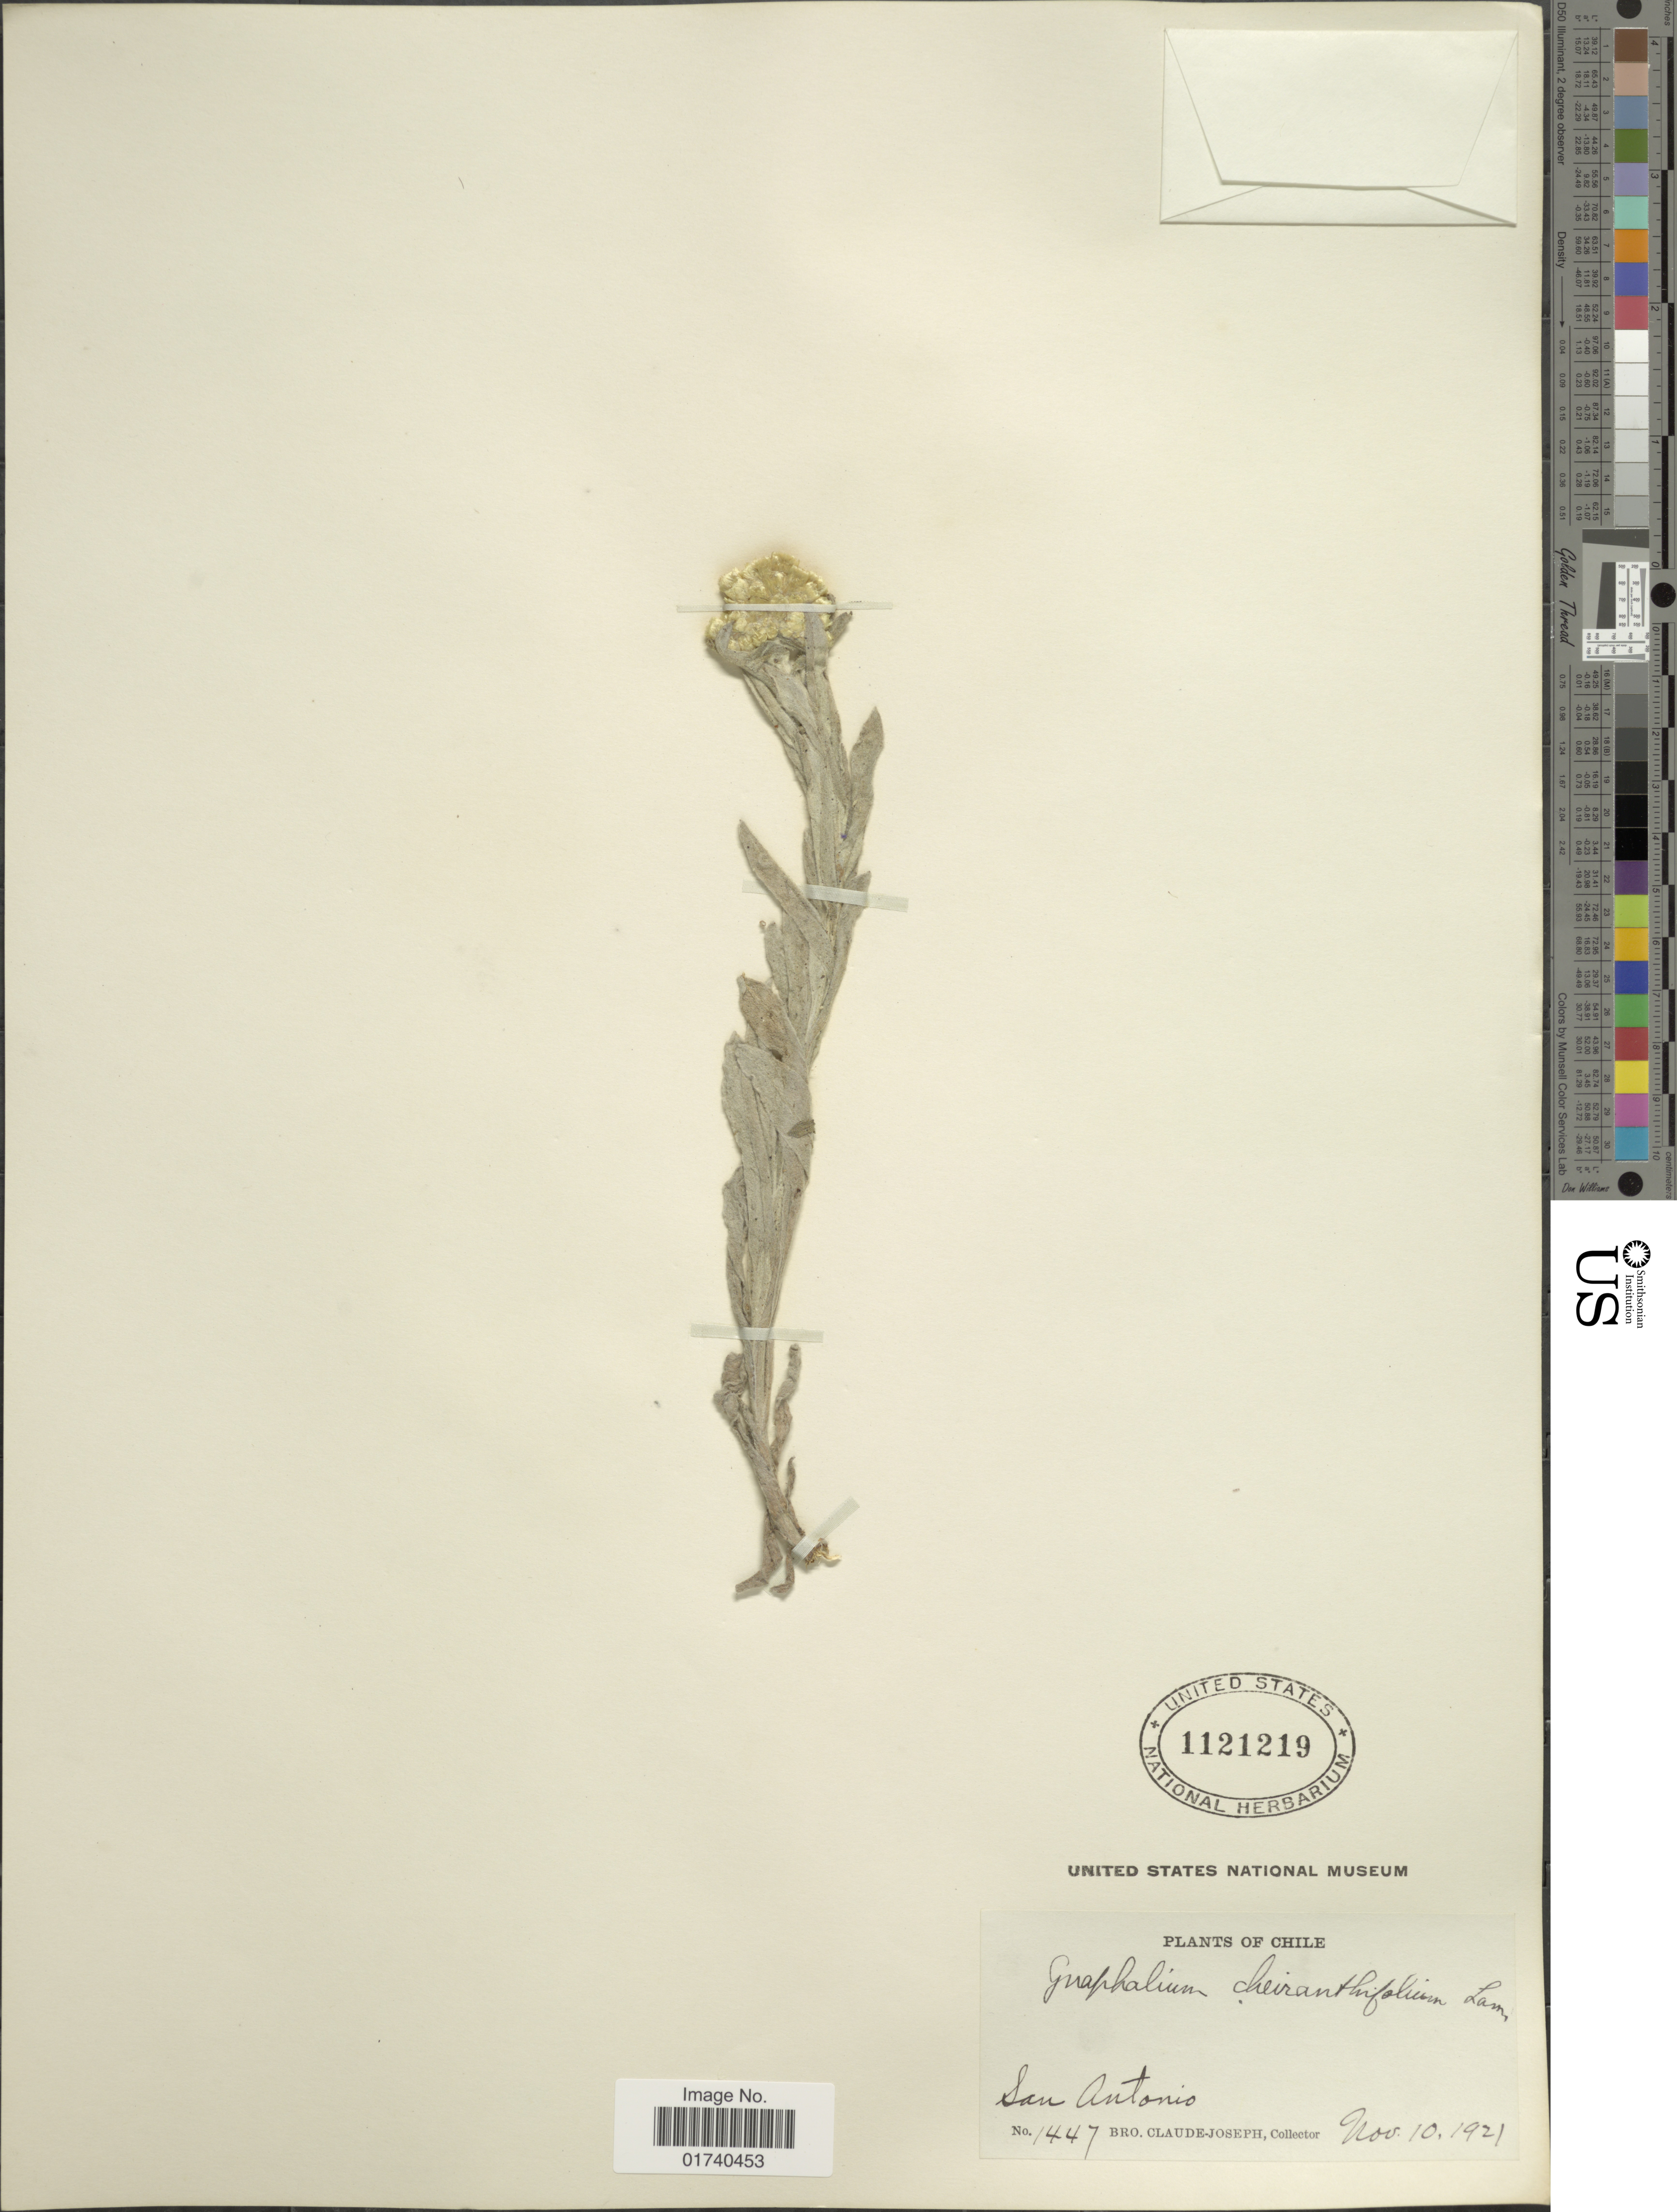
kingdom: Plantae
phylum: Tracheophyta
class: Magnoliopsida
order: Asterales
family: Asteraceae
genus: Pseudognaphalium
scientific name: Pseudognaphalium cheiranthifolium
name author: (Lam.) Hilliard & B.L. Burtt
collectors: Bro. Claude-Joseph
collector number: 1447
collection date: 1921-11-10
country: Chile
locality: San Antonio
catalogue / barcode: US 1121219